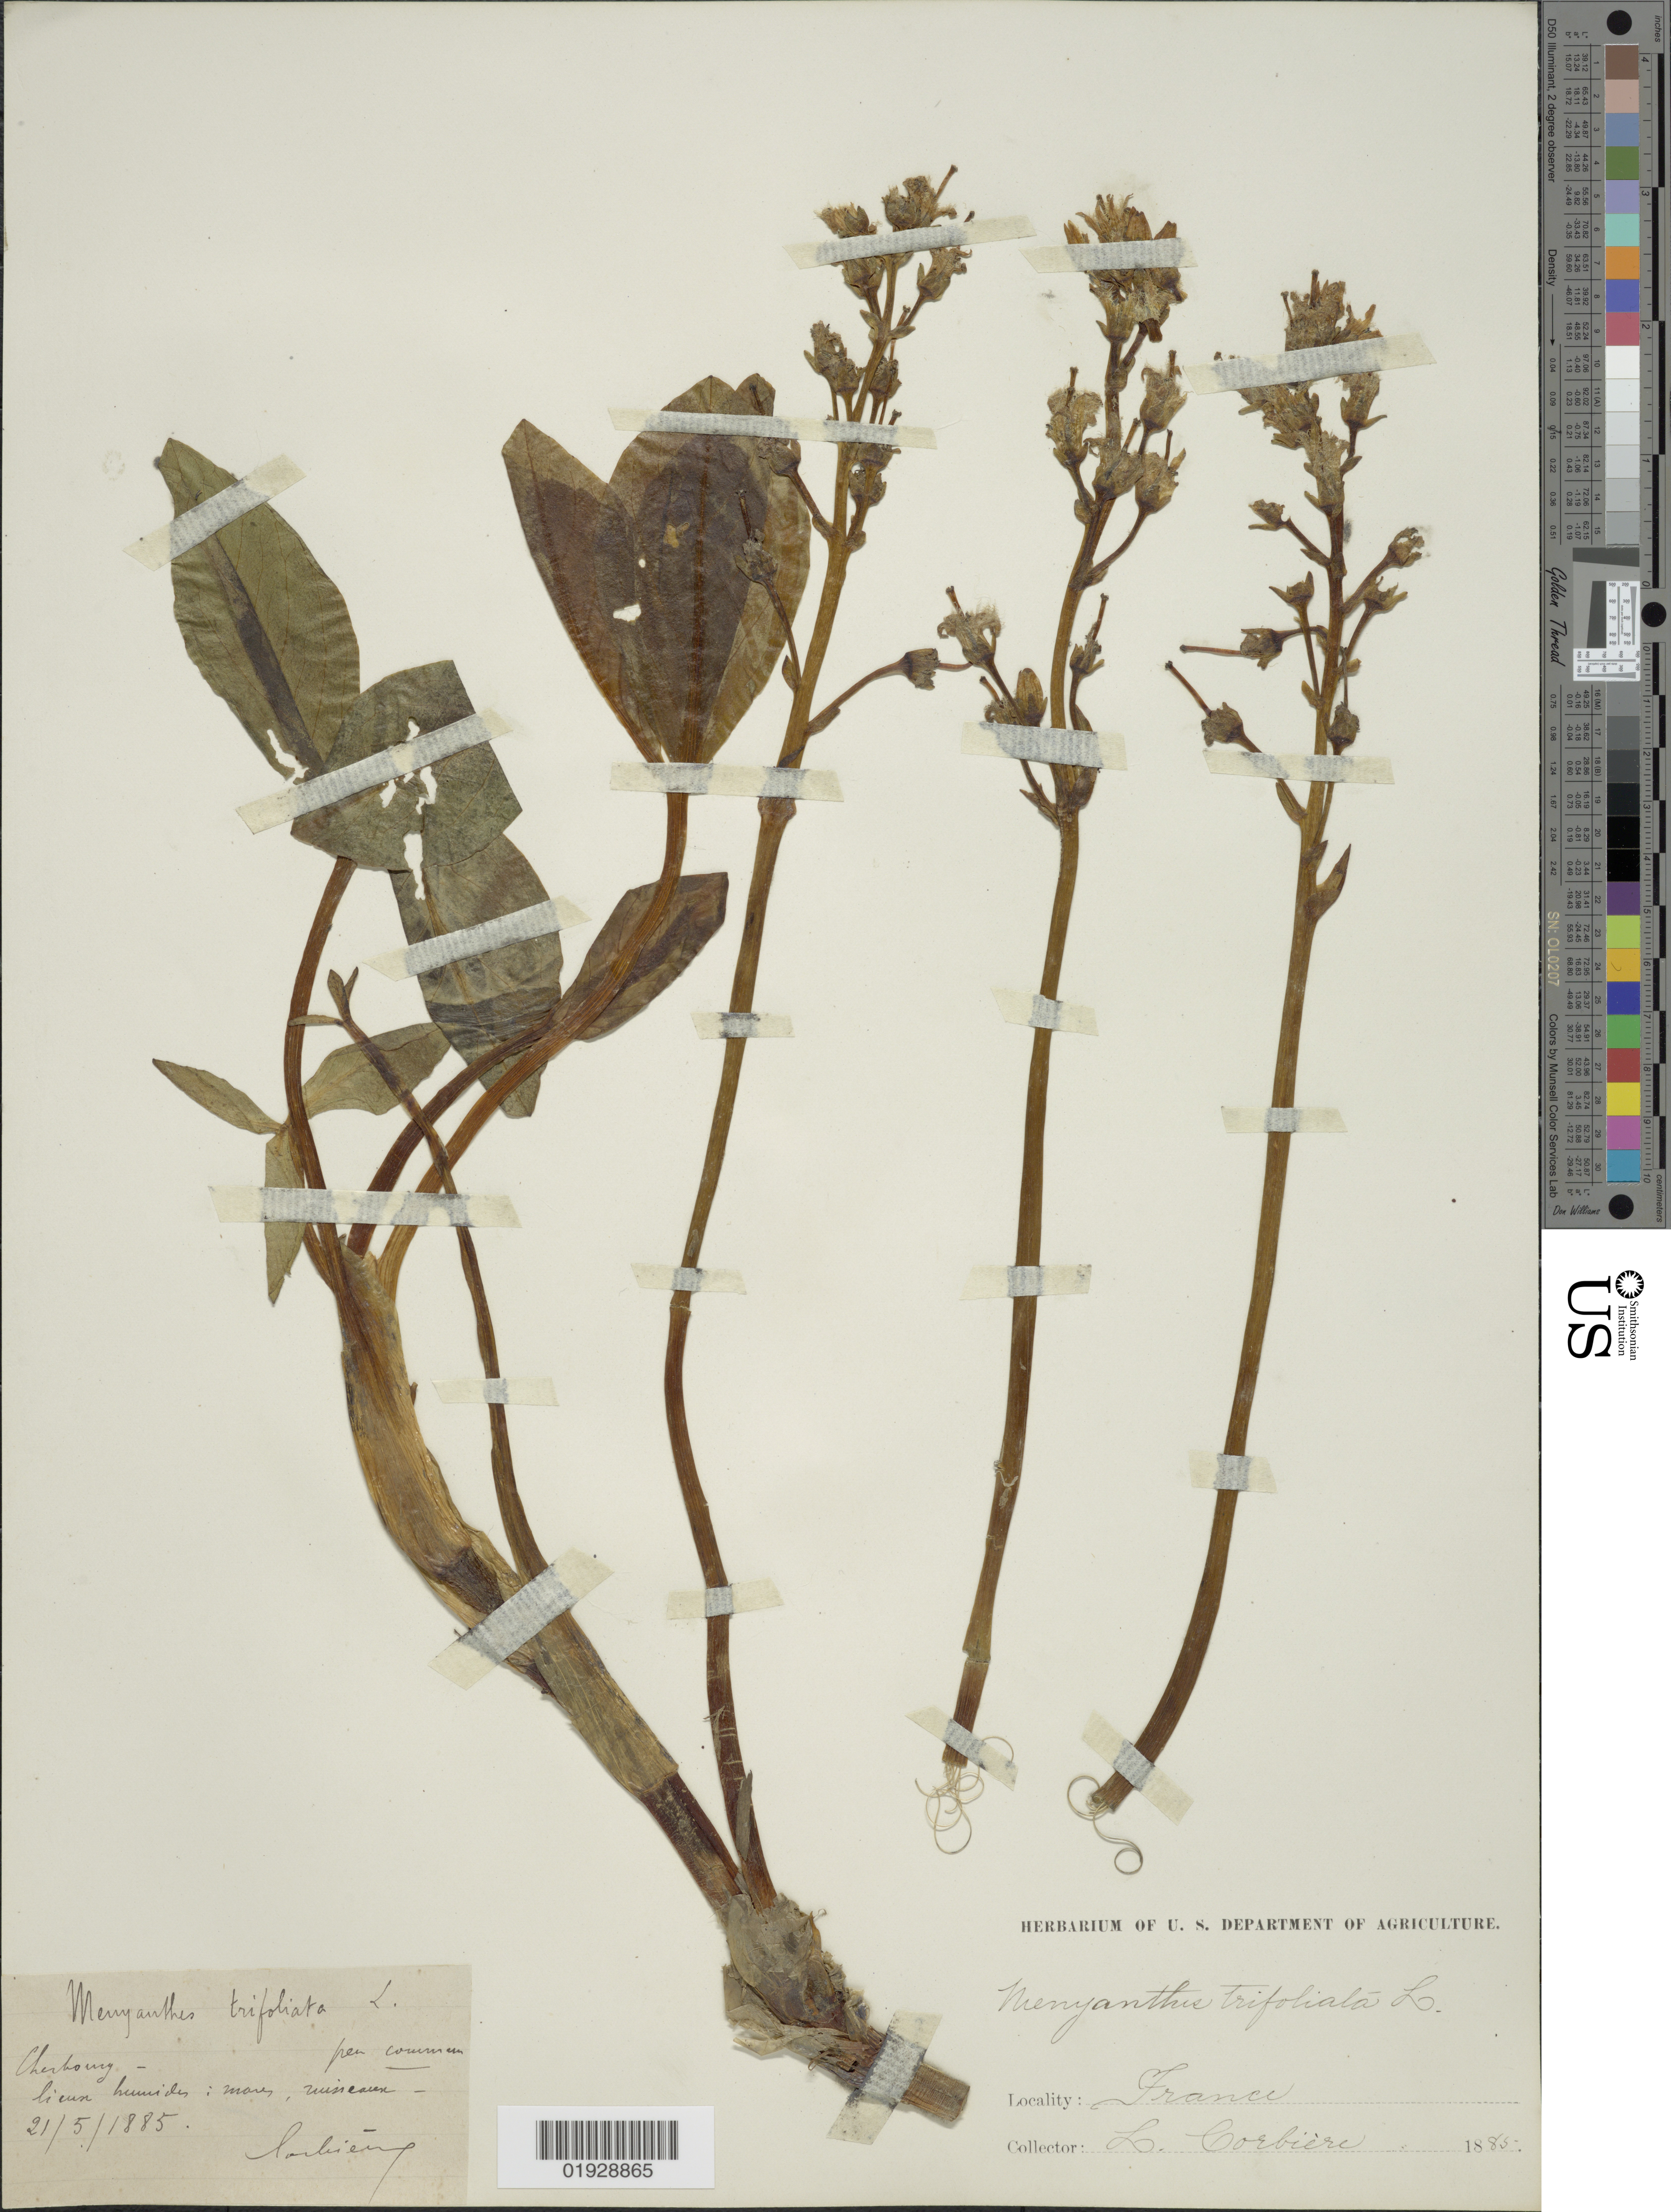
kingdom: Plantae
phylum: Tracheophyta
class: Magnoliopsida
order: Asterales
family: Menyanthaceae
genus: Menyanthes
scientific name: Menyanthes trifoliata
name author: L.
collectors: L. Corbière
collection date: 1885-05-21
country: France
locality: Cherbourg.